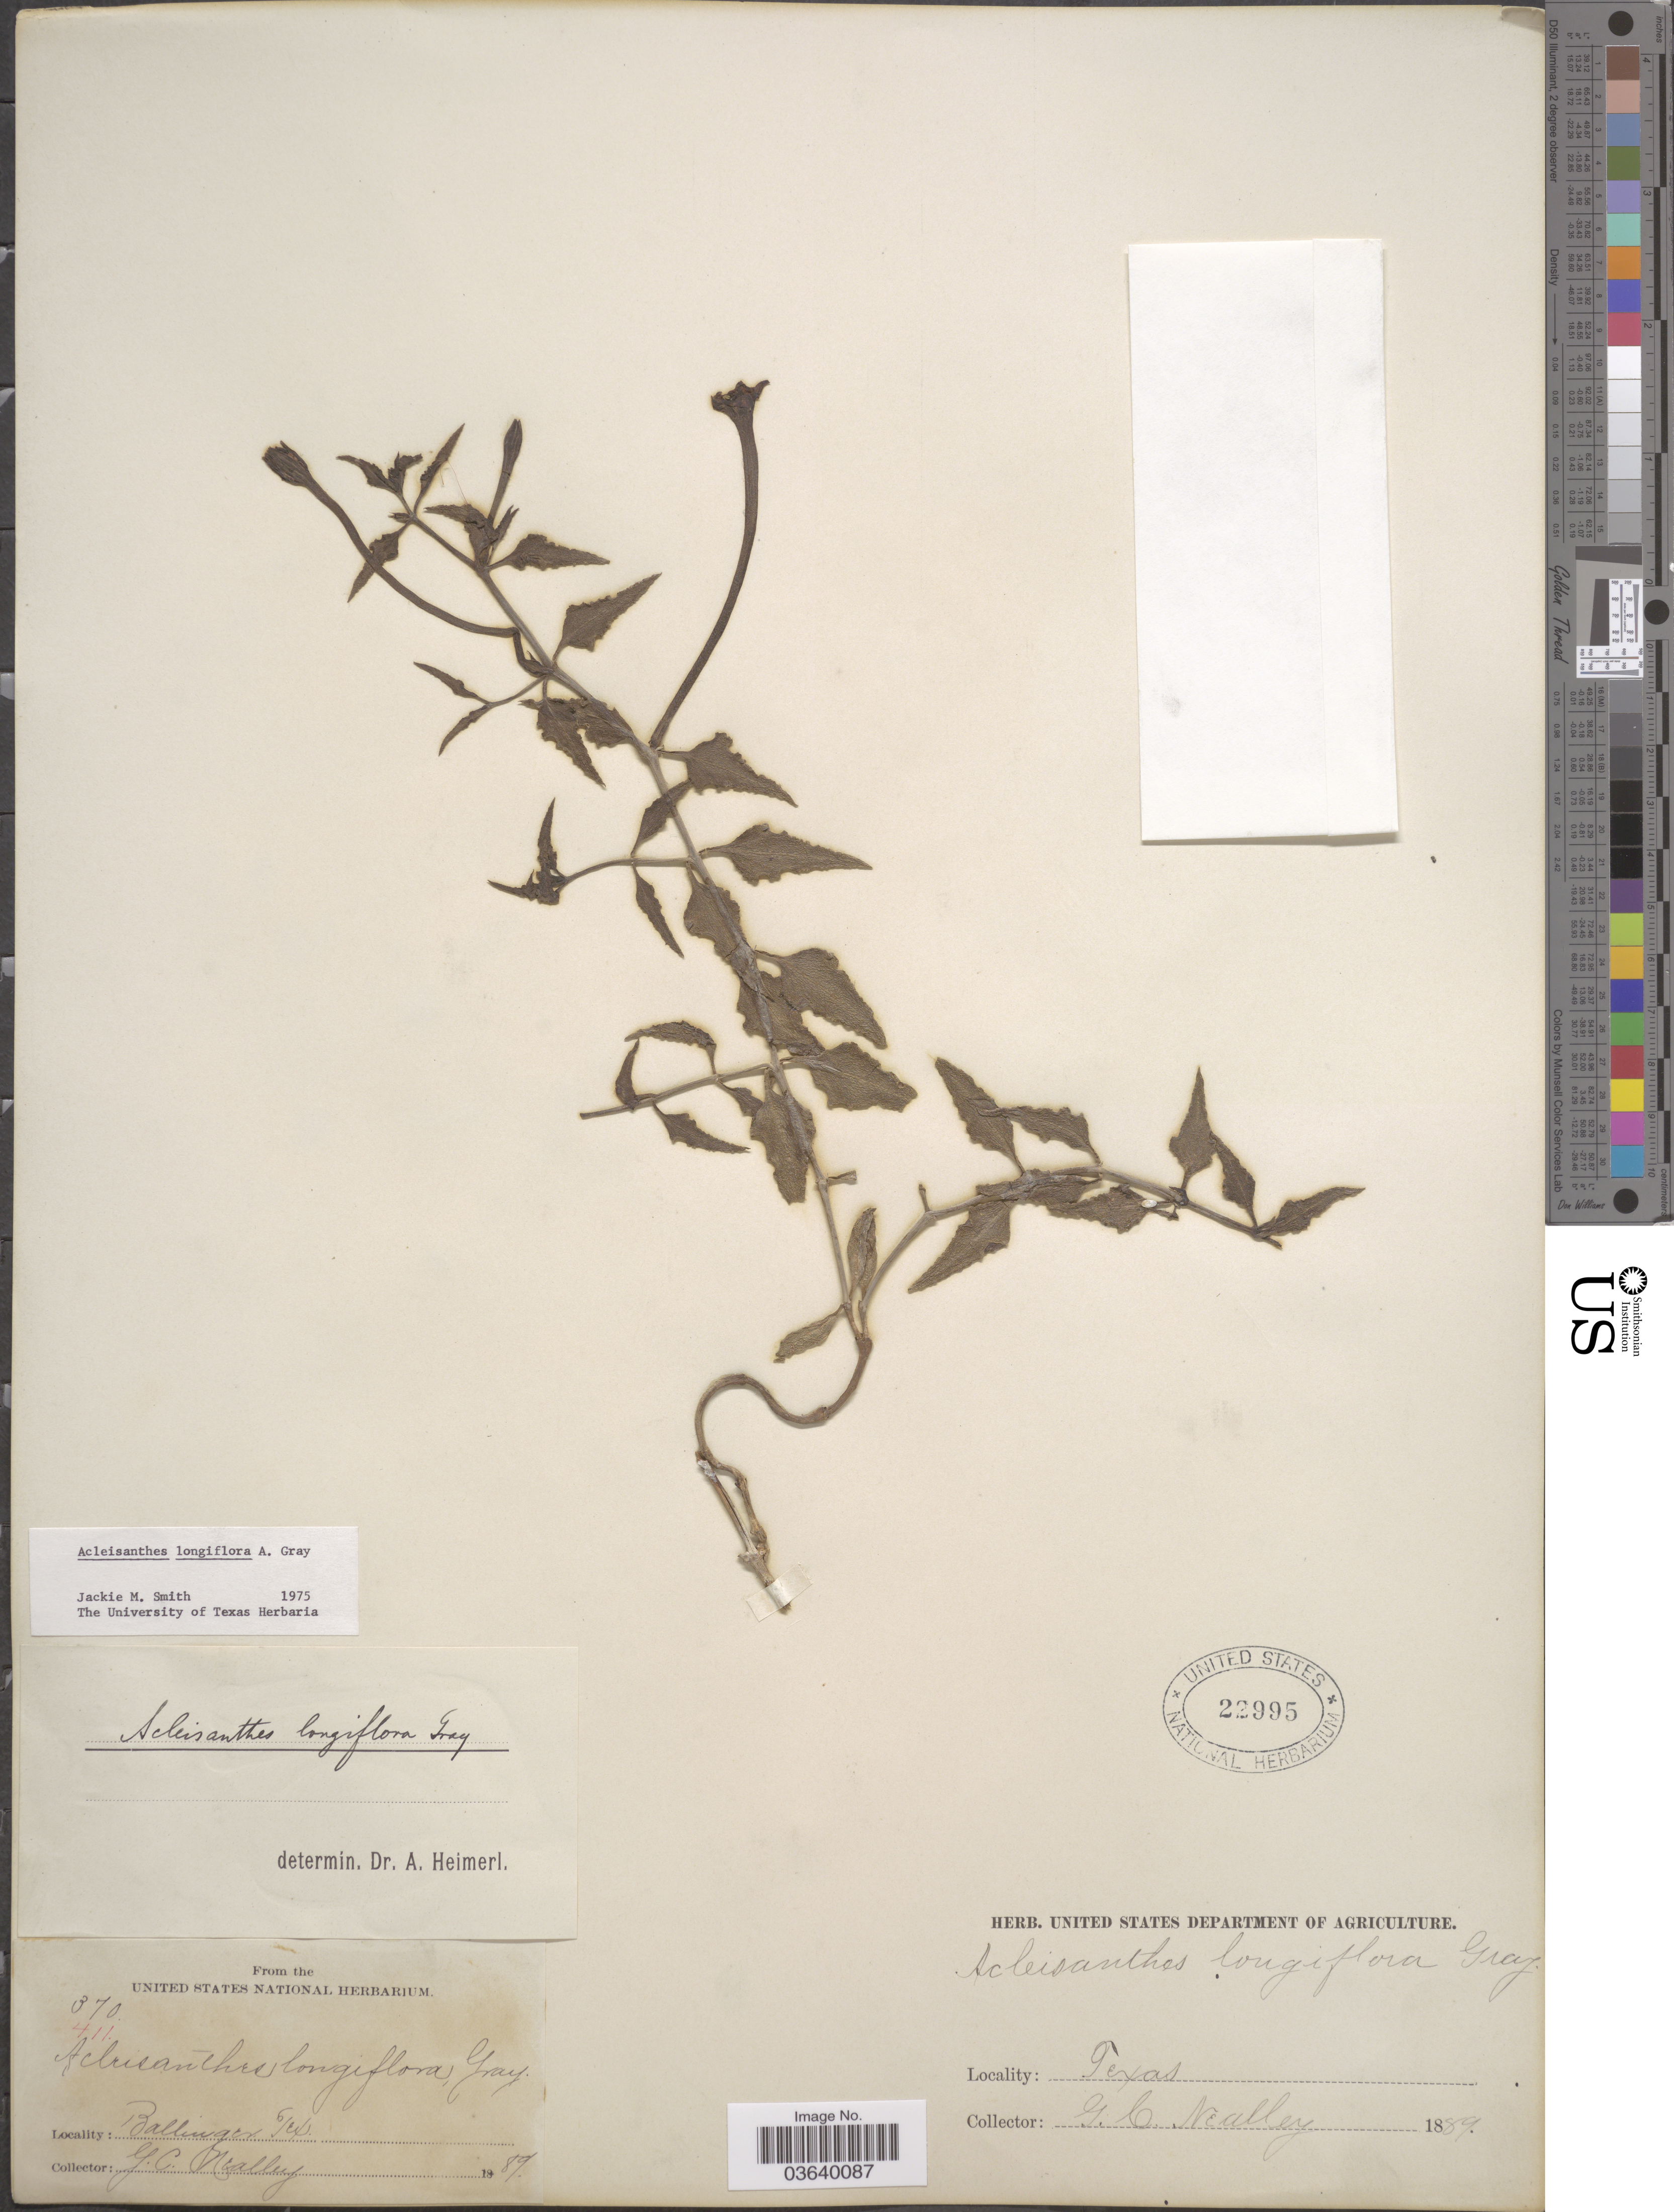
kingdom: Plantae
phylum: Tracheophyta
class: Magnoliopsida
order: Caryophyllales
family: Nyctaginaceae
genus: Acleisanthes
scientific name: Acleisanthes longiflora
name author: A. Gray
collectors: G. Neally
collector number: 370/411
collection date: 1889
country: United States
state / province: Texas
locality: Ballinger.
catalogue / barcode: US 22995